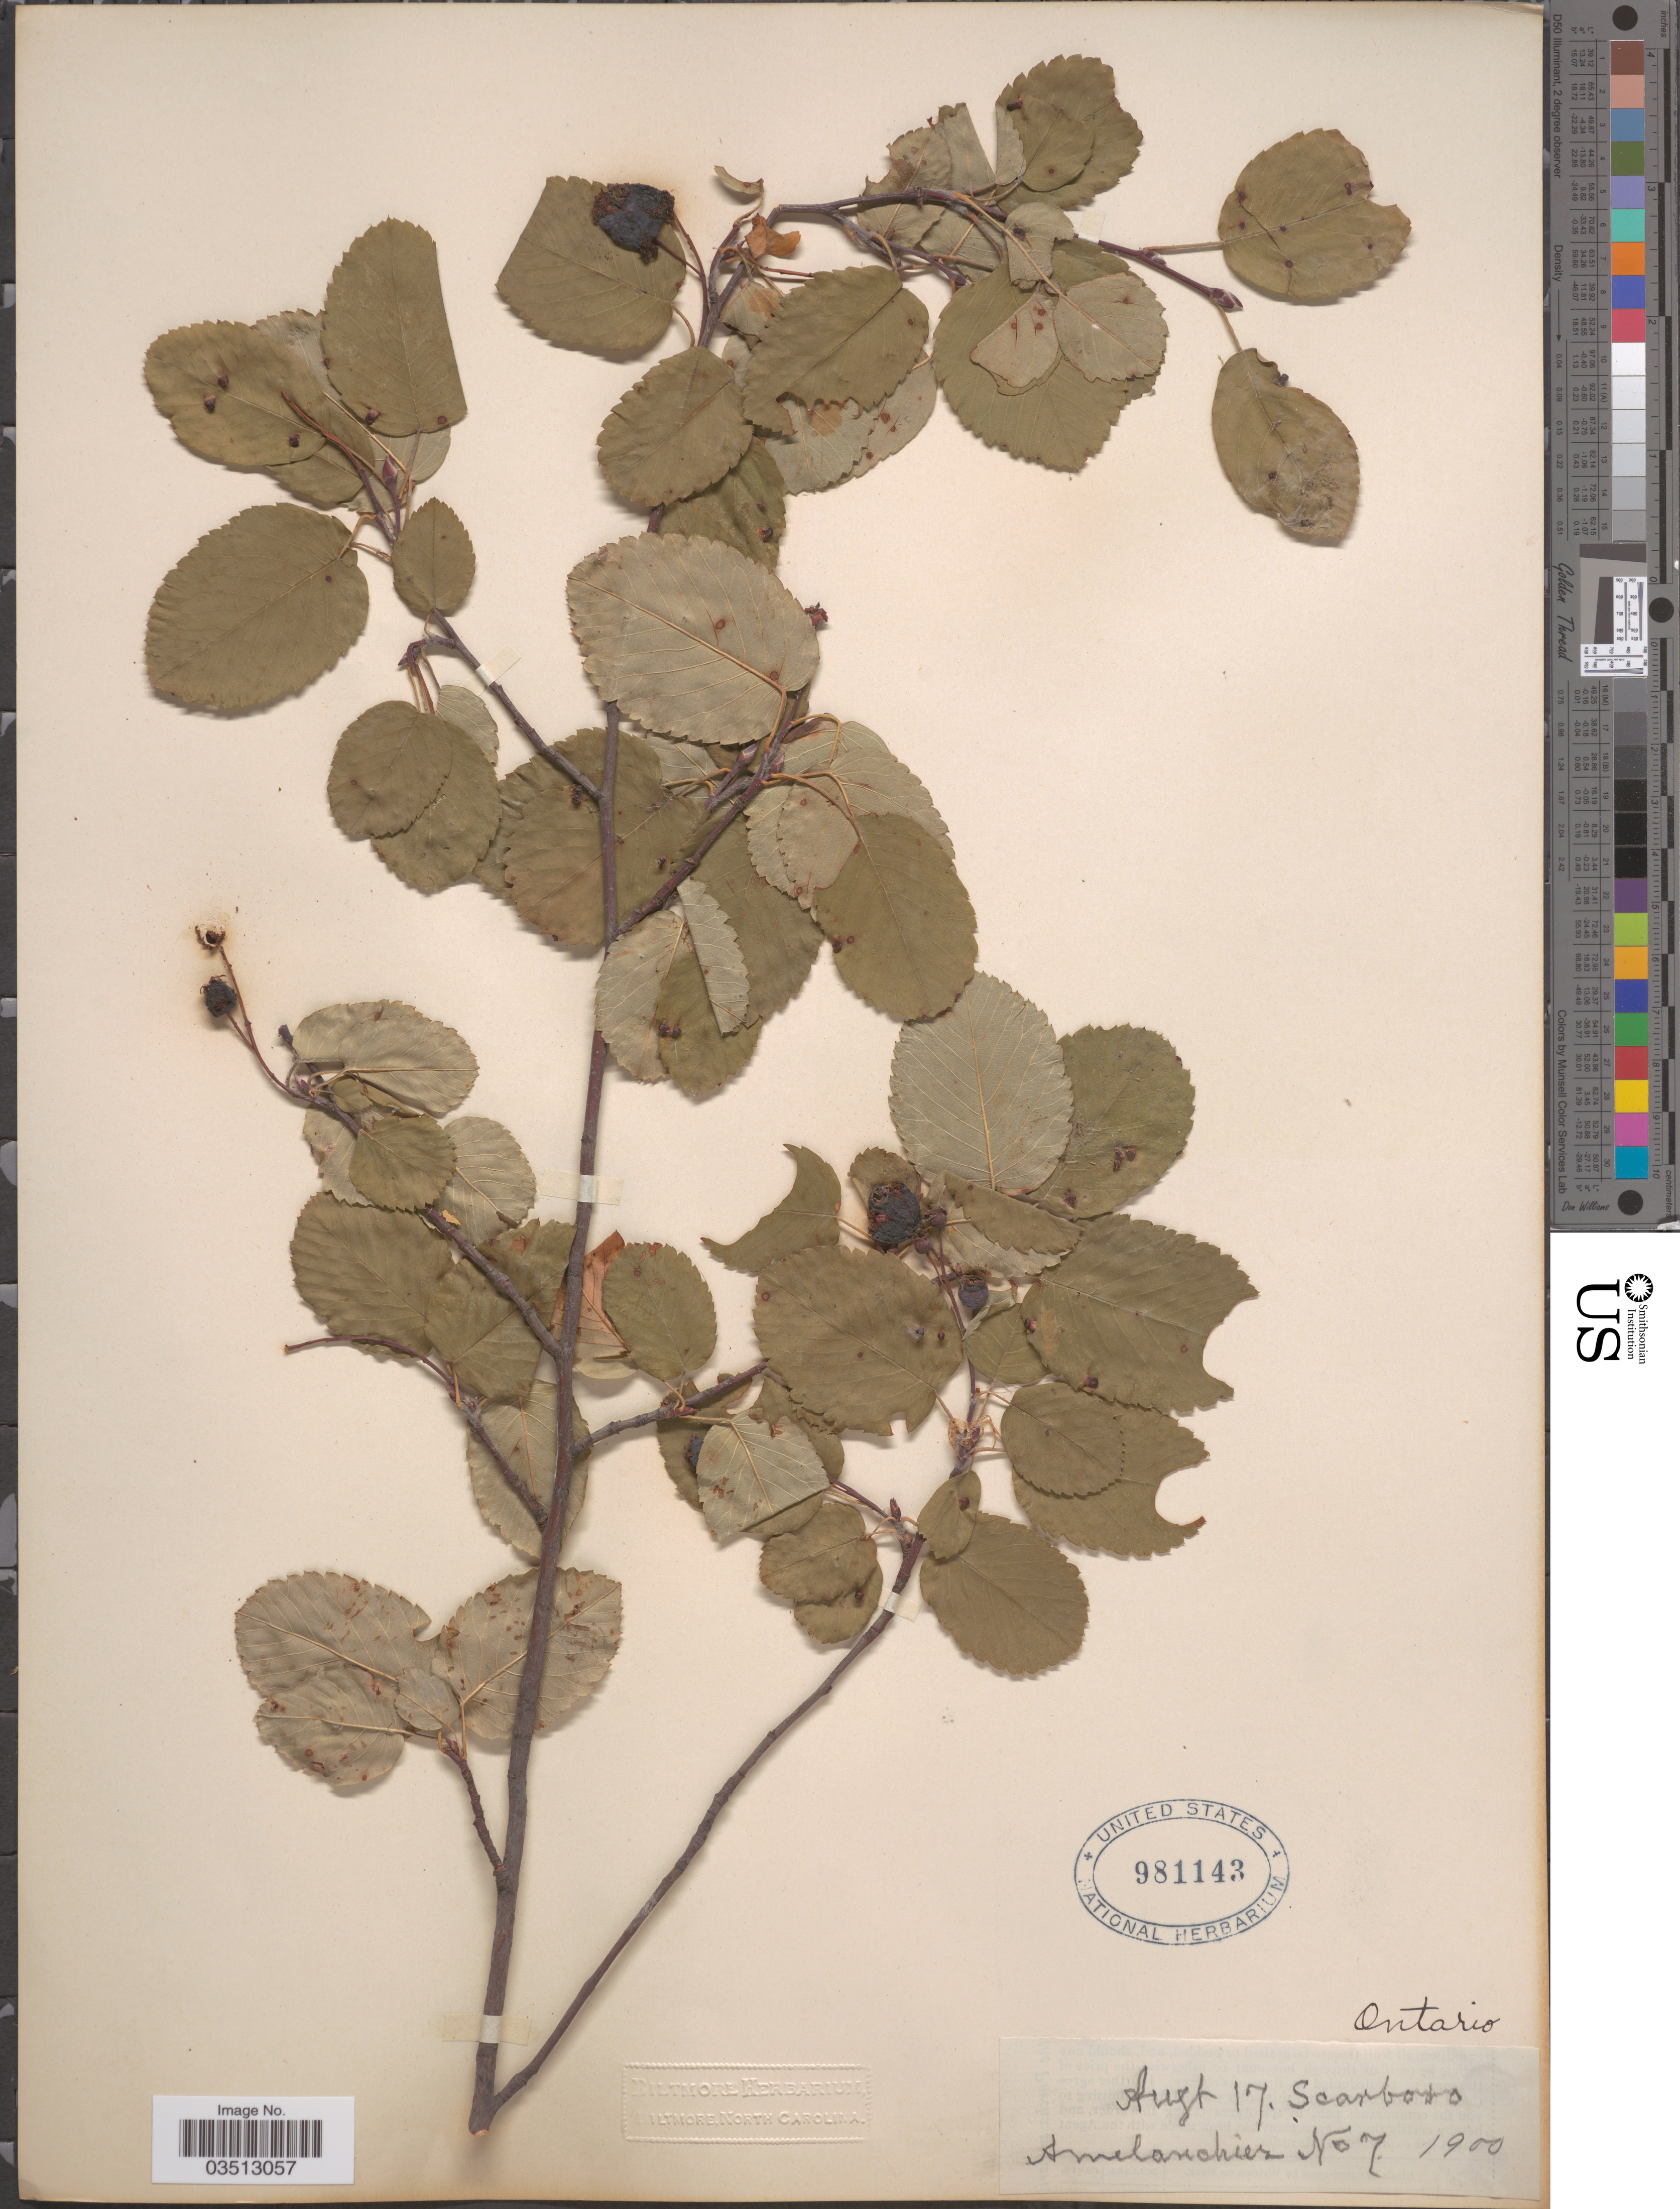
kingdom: Plantae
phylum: Tracheophyta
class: Magnoliopsida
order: Rosales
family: Rosaceae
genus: Amelanchier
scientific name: Amelanchier sp.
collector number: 7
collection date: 1900-08-17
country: Canada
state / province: Ontario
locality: Scarboro.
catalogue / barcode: US 981143